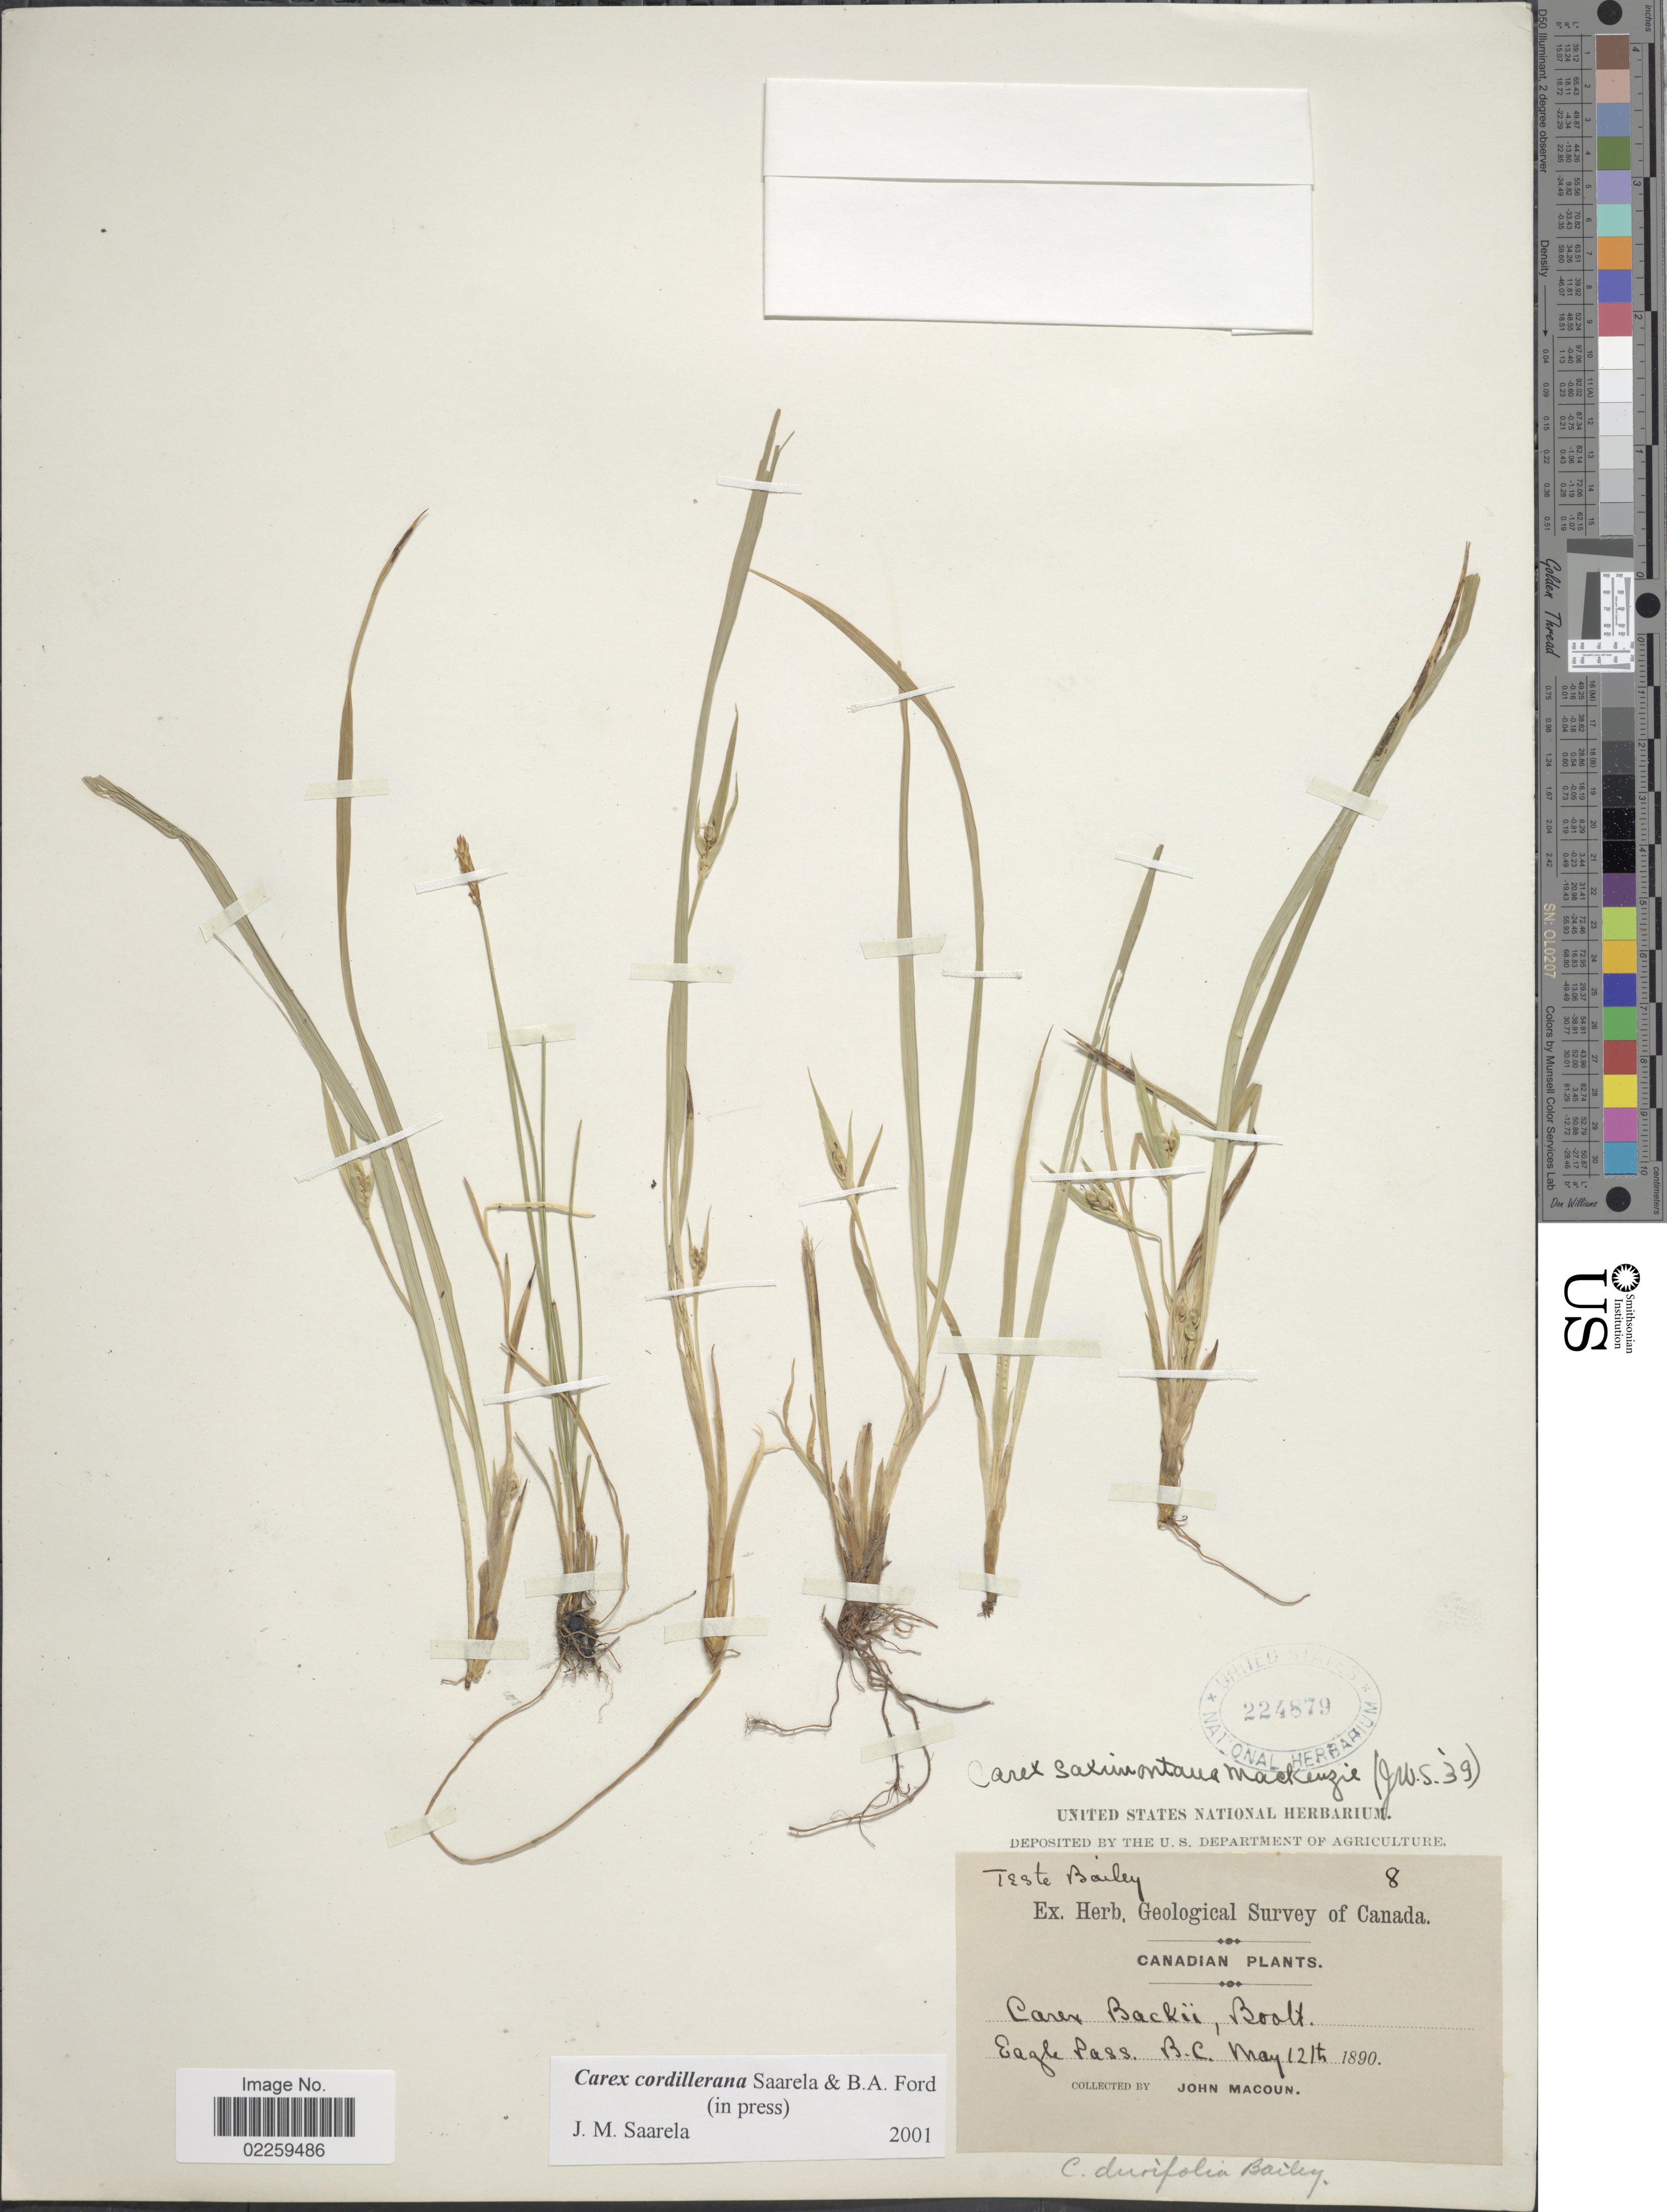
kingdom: Plantae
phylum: Tracheophyta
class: Liliopsida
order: Poales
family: Cyperaceae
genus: Carex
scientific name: Carex cordillerana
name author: Saarela & B.A. Ford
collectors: J. Macoun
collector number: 8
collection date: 1890-05-12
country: Canada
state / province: British Columbia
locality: Eagle Pass, B.C.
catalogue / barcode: US 224879